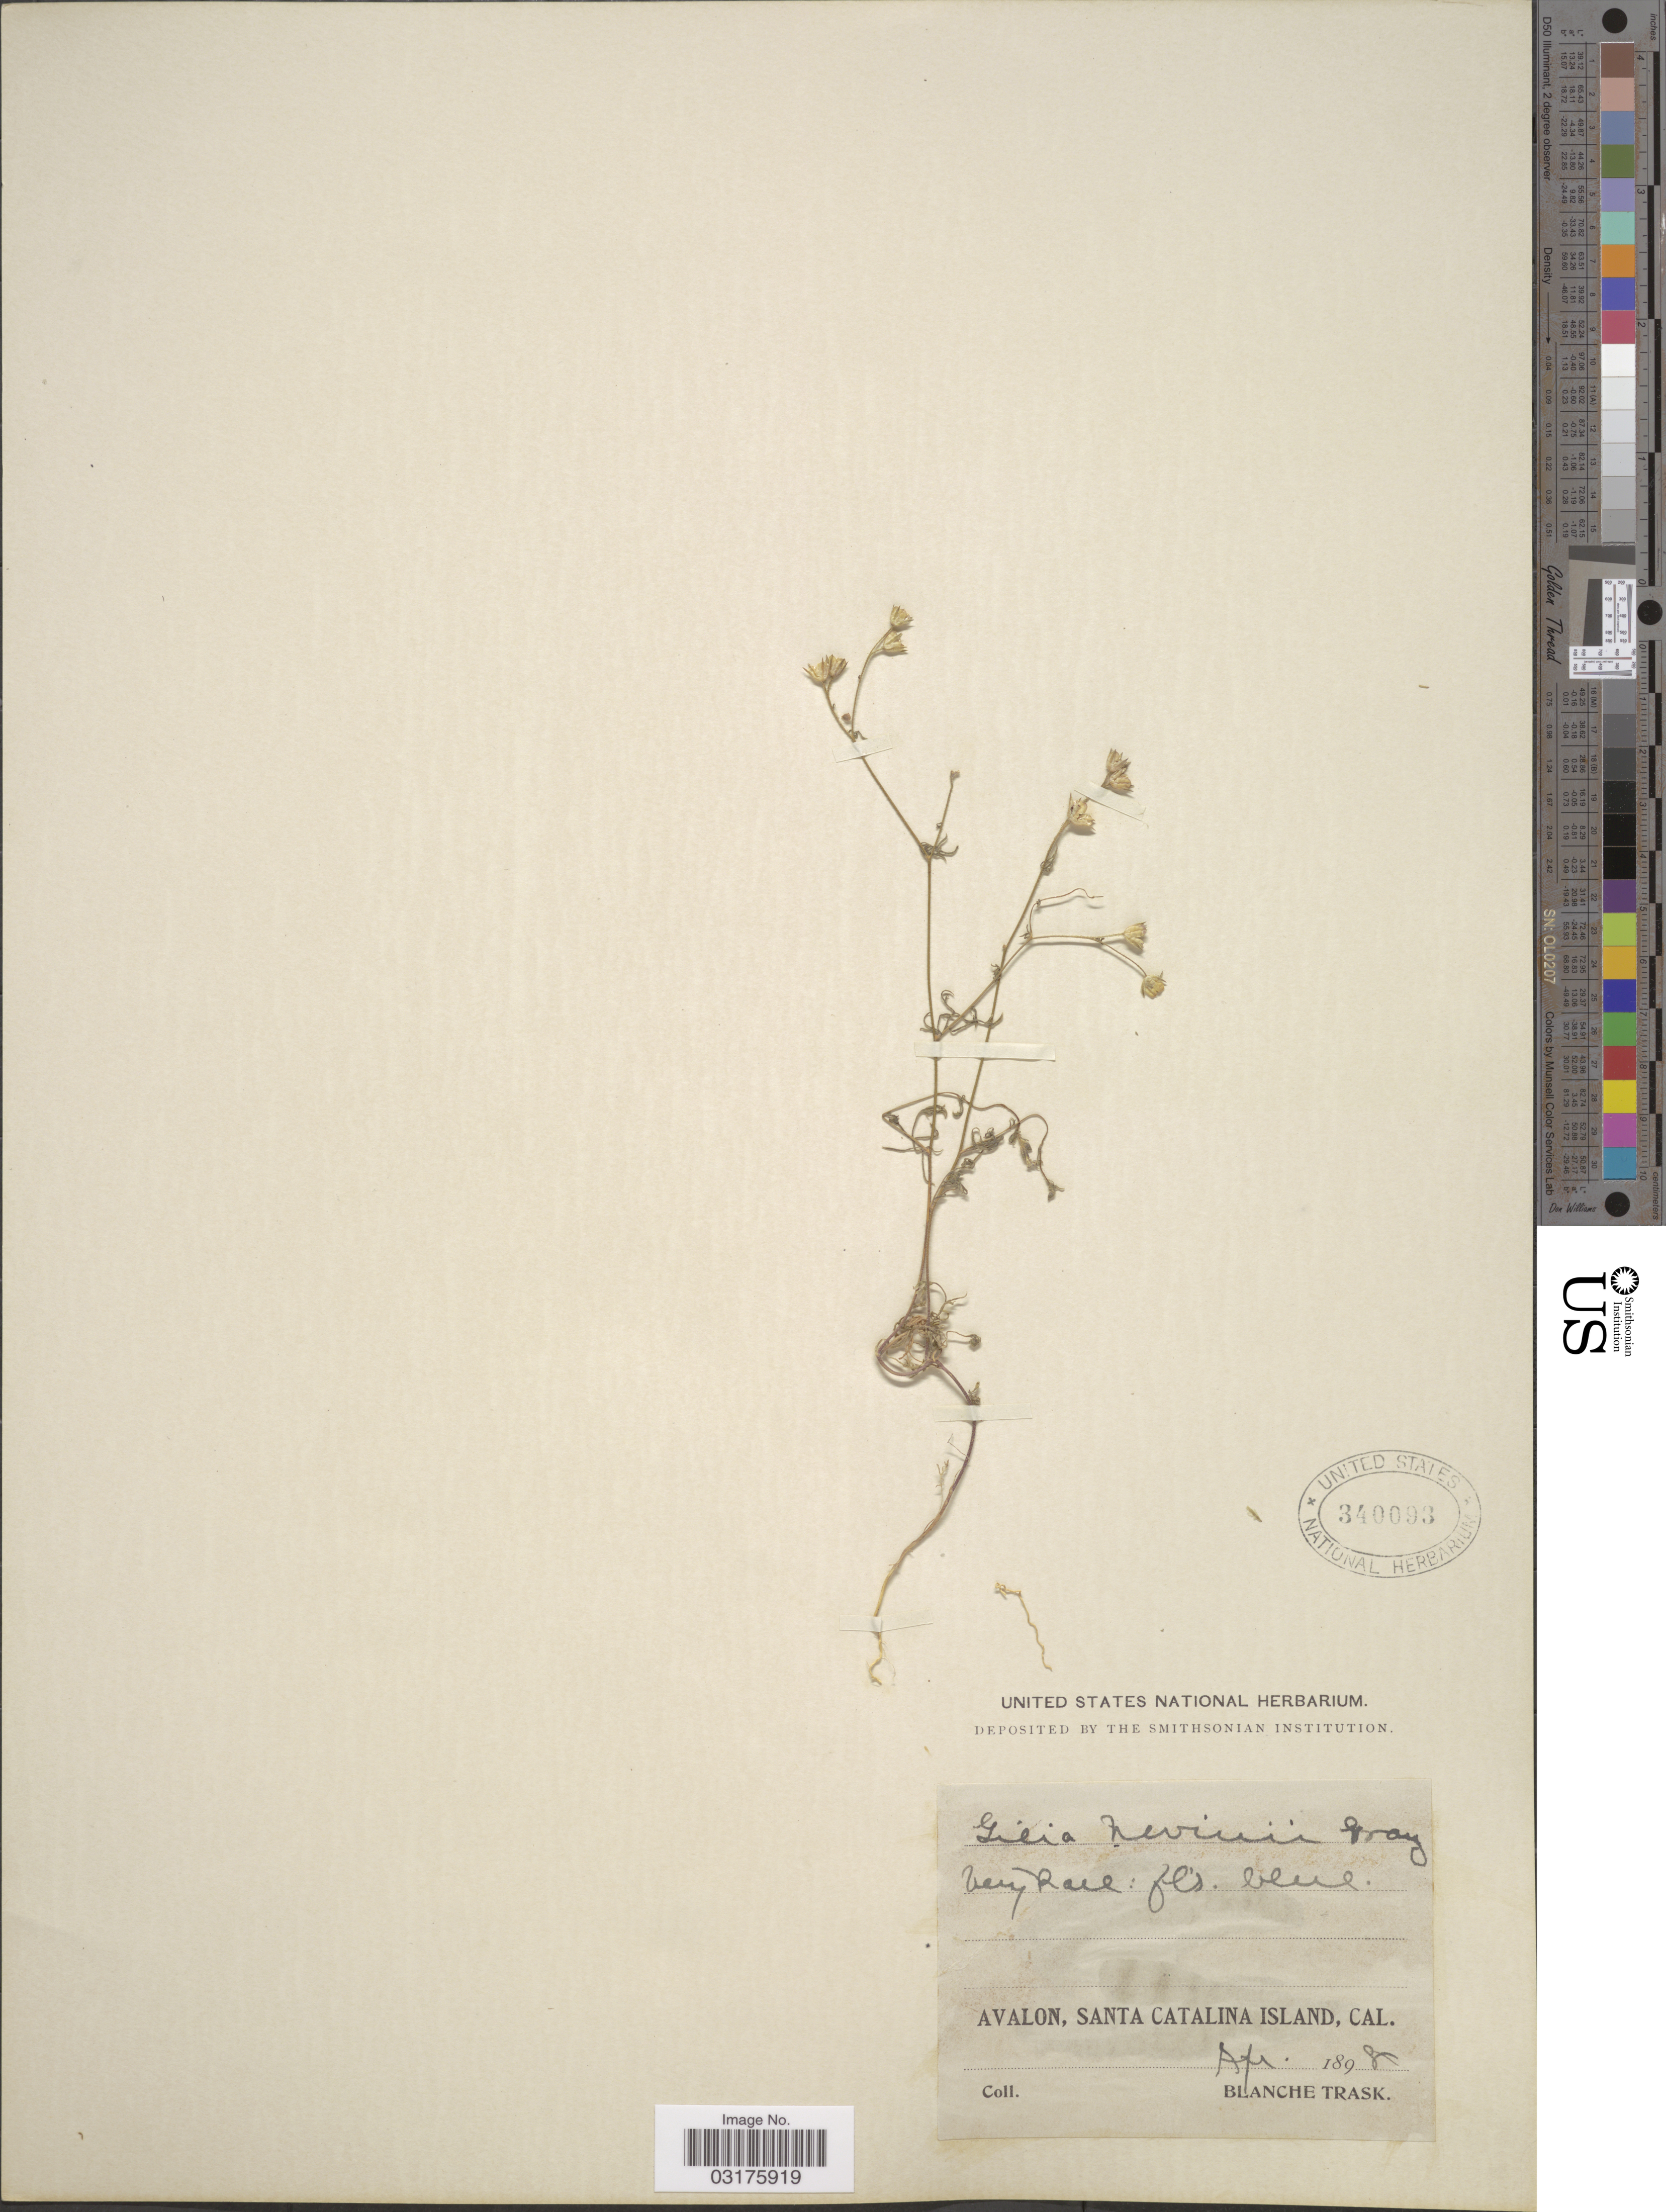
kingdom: Plantae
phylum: Tracheophyta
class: Magnoliopsida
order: Ericales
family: Polemoniaceae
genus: Gilia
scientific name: Gilia nevinii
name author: A. Gray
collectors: B. Trask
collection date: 1898-04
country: United States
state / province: California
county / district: Los Angeles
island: Santa Catalina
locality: Avalon, Santa Catalina Island.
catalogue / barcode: US 340093